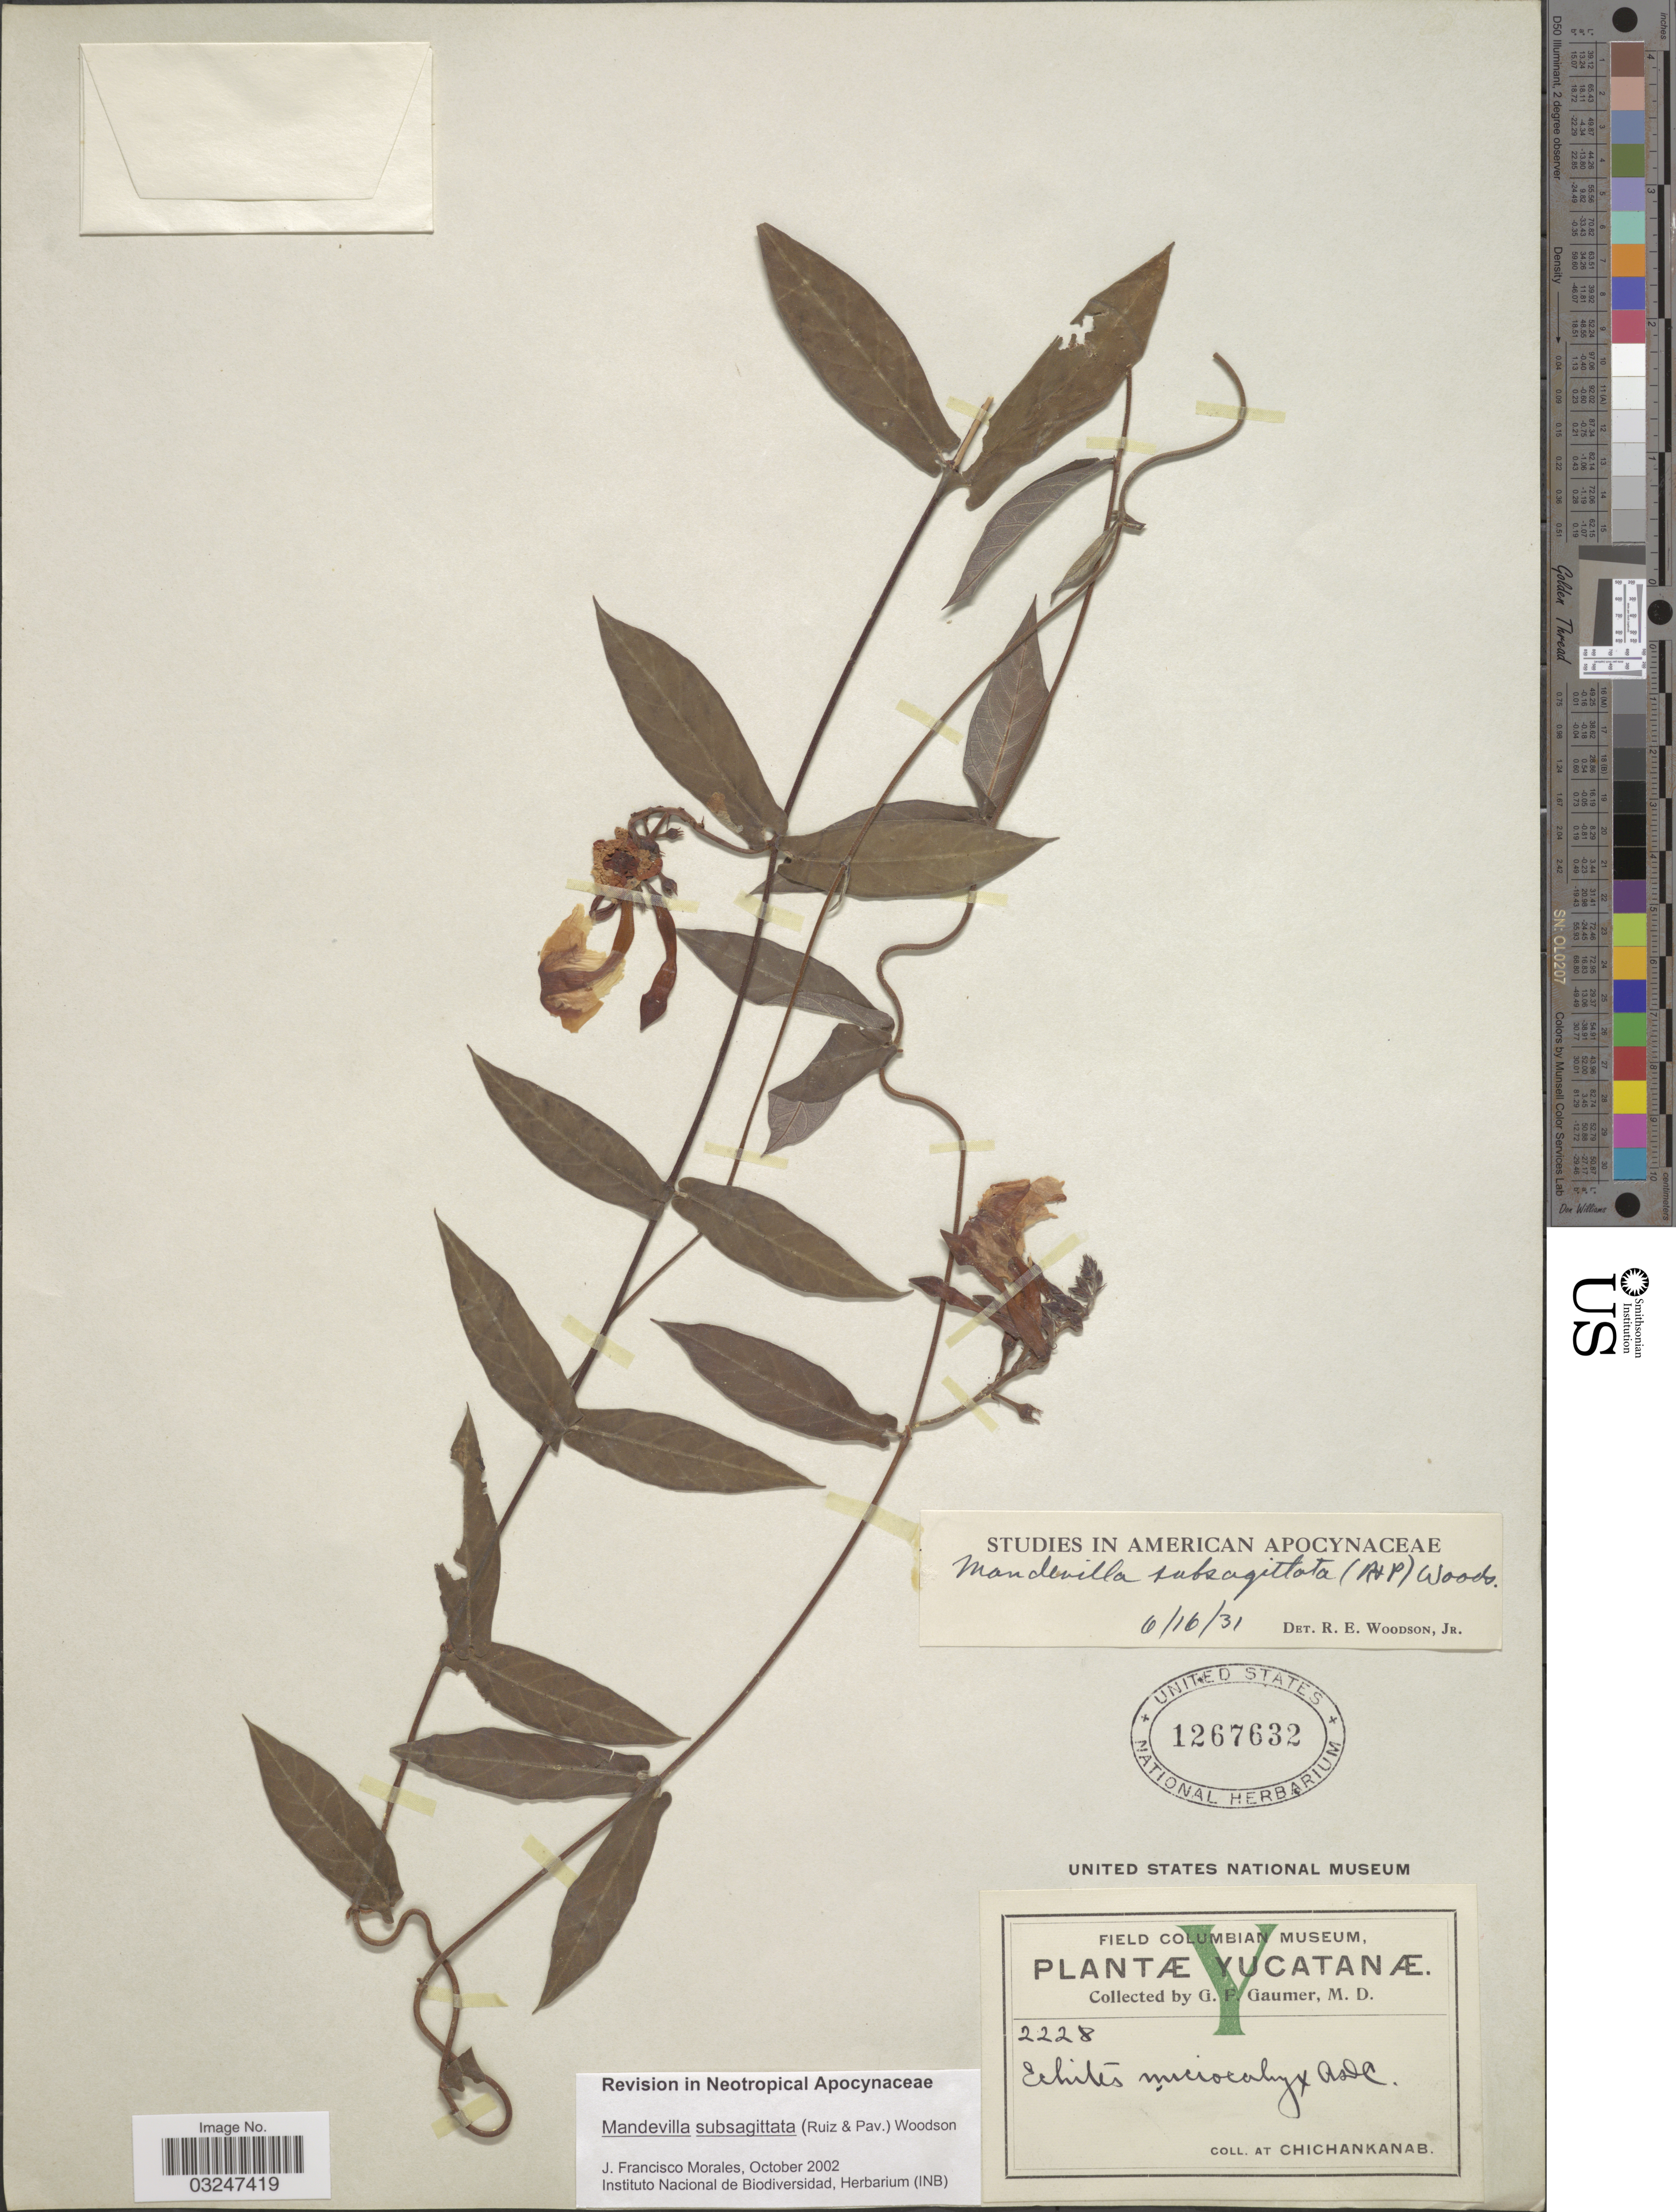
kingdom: Plantae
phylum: Tracheophyta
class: Magnoliopsida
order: Gentianales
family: Apocynaceae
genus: Mandevilla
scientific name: Mandevilla subsagittata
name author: (Ruiz & Pav.) Woodson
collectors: G. F. Gaumer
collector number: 2228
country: Mexico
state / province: Yucatán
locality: At Chichankanab.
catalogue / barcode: US 1267632